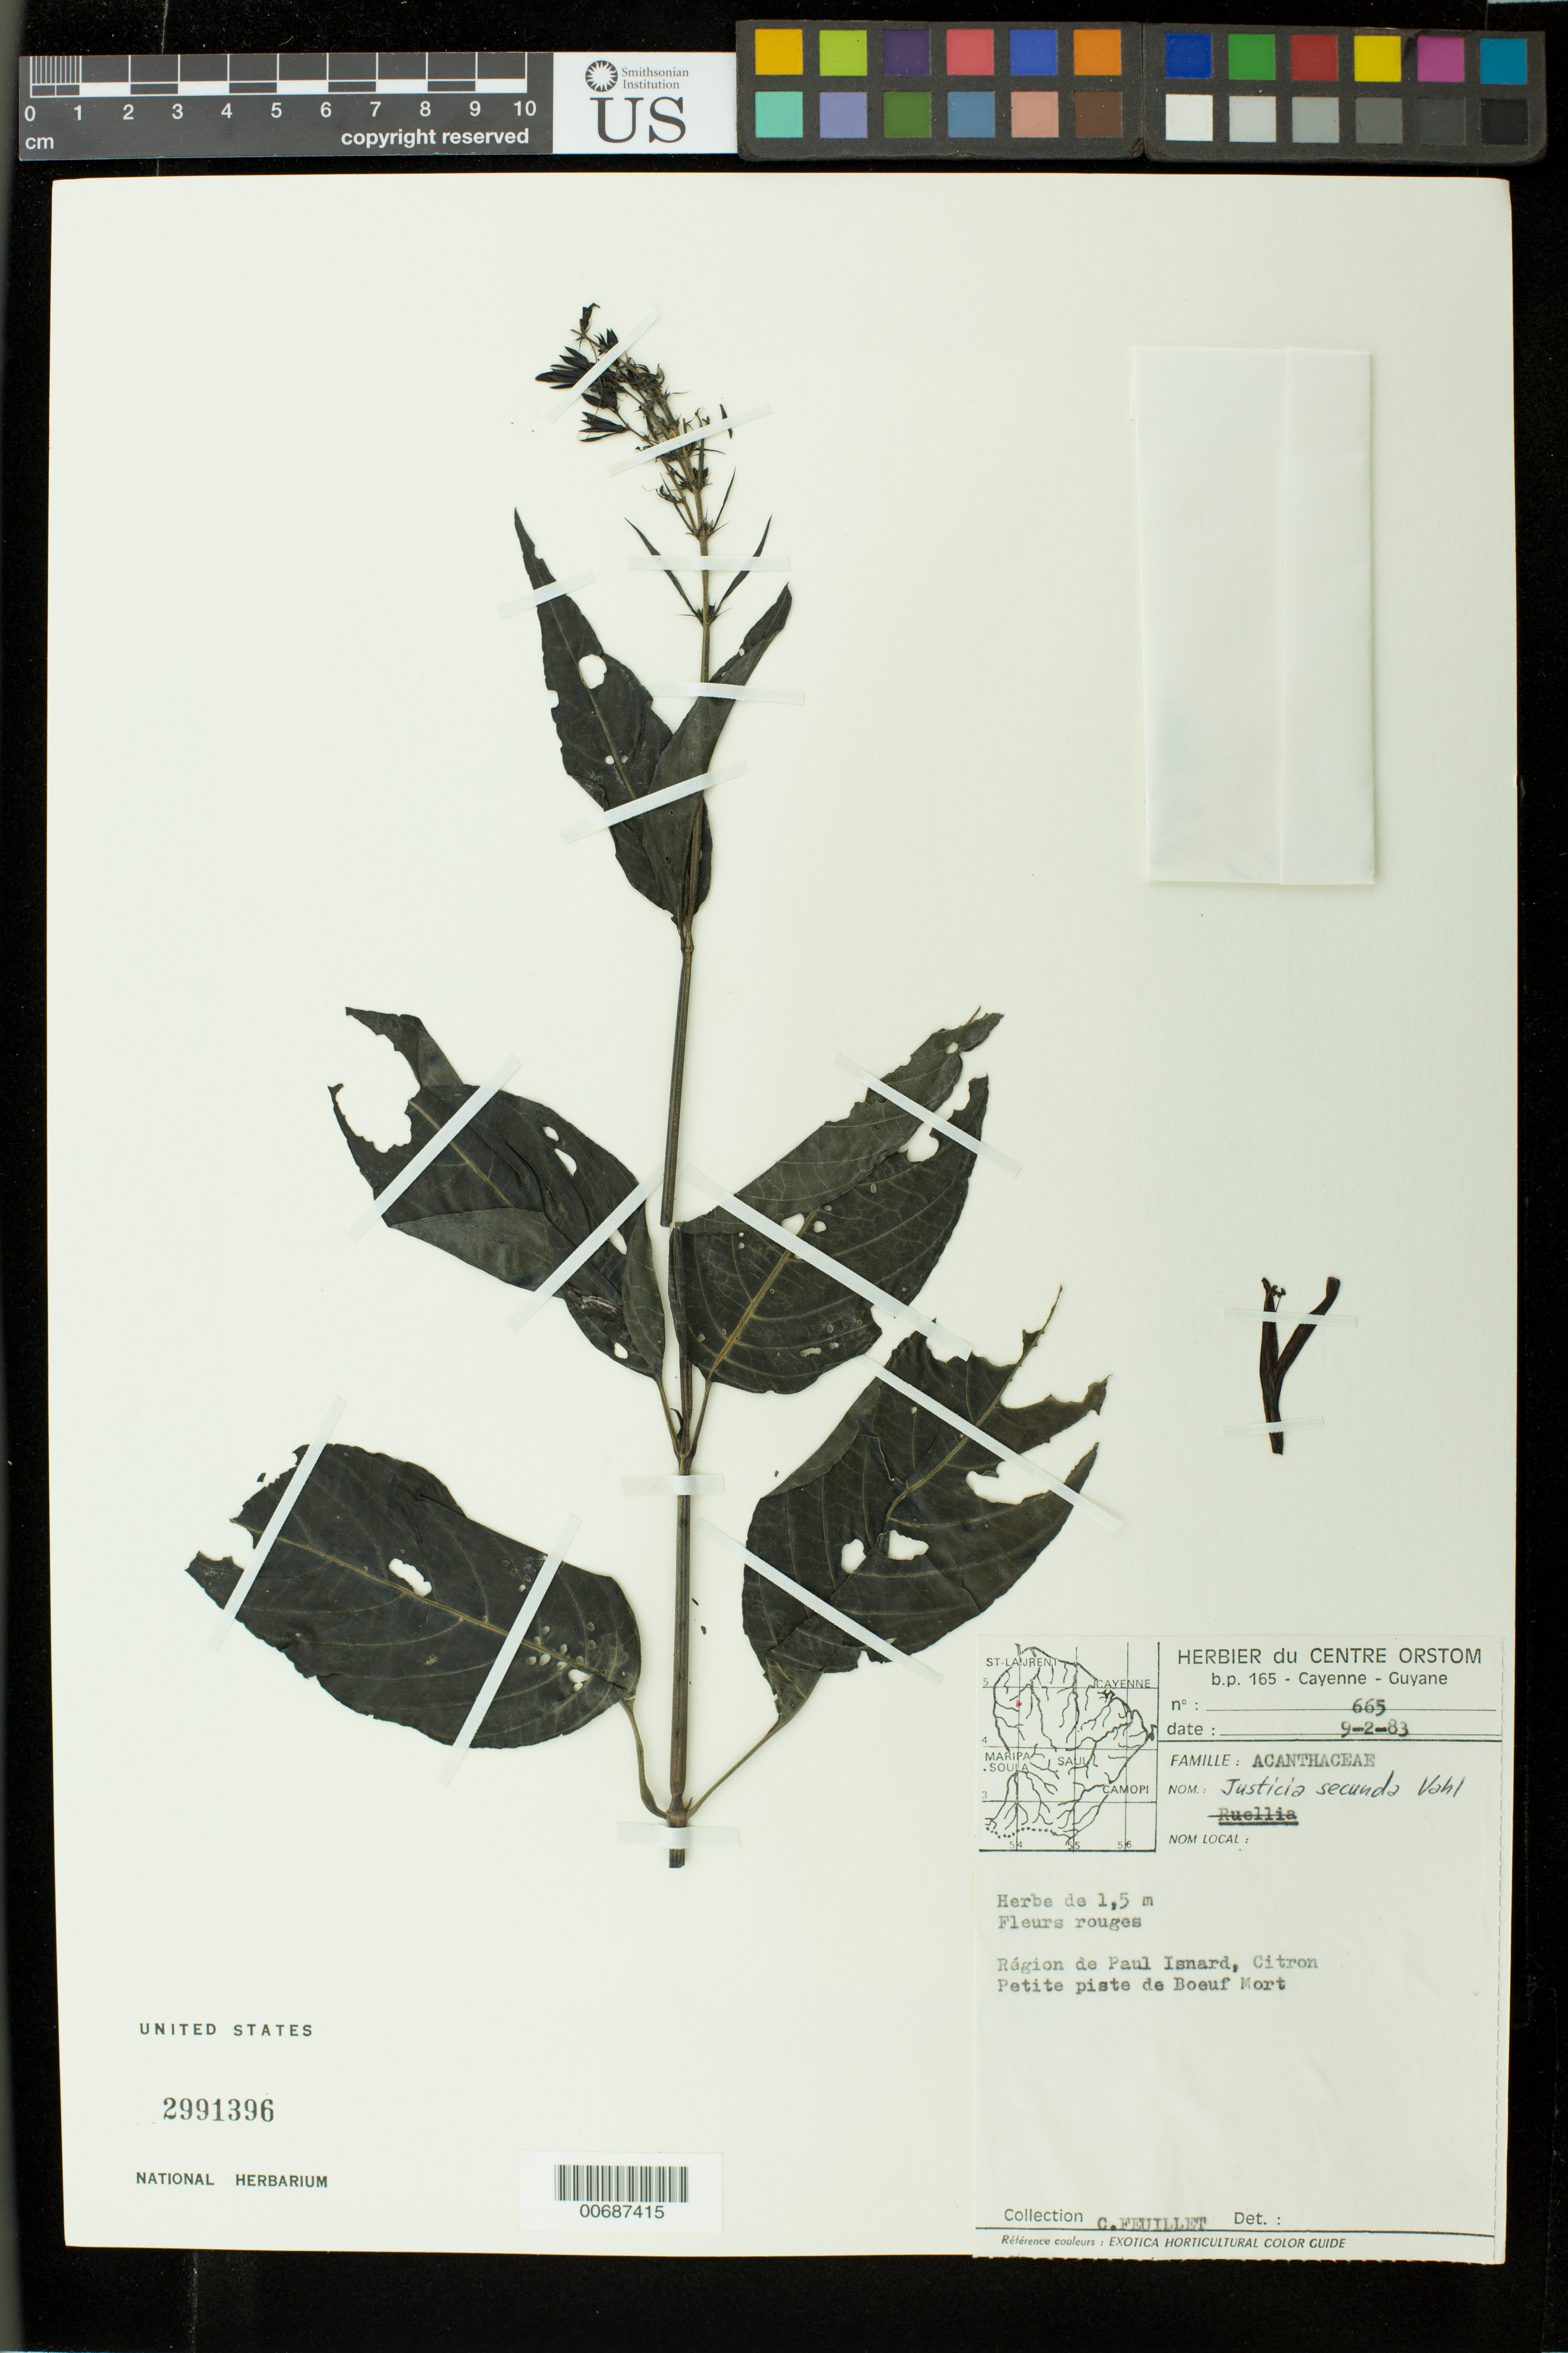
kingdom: Plantae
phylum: Tracheophyta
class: Magnoliopsida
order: Lamiales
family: Acanthaceae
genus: Justicia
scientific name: Justicia secunda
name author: Vahl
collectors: C. Feuillet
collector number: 665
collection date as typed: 9-Feb-83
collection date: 1983-02-09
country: French Guiana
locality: Région de Paul Isnard, Citron, petite piste de Boeuf Mort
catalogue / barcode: US 2991396